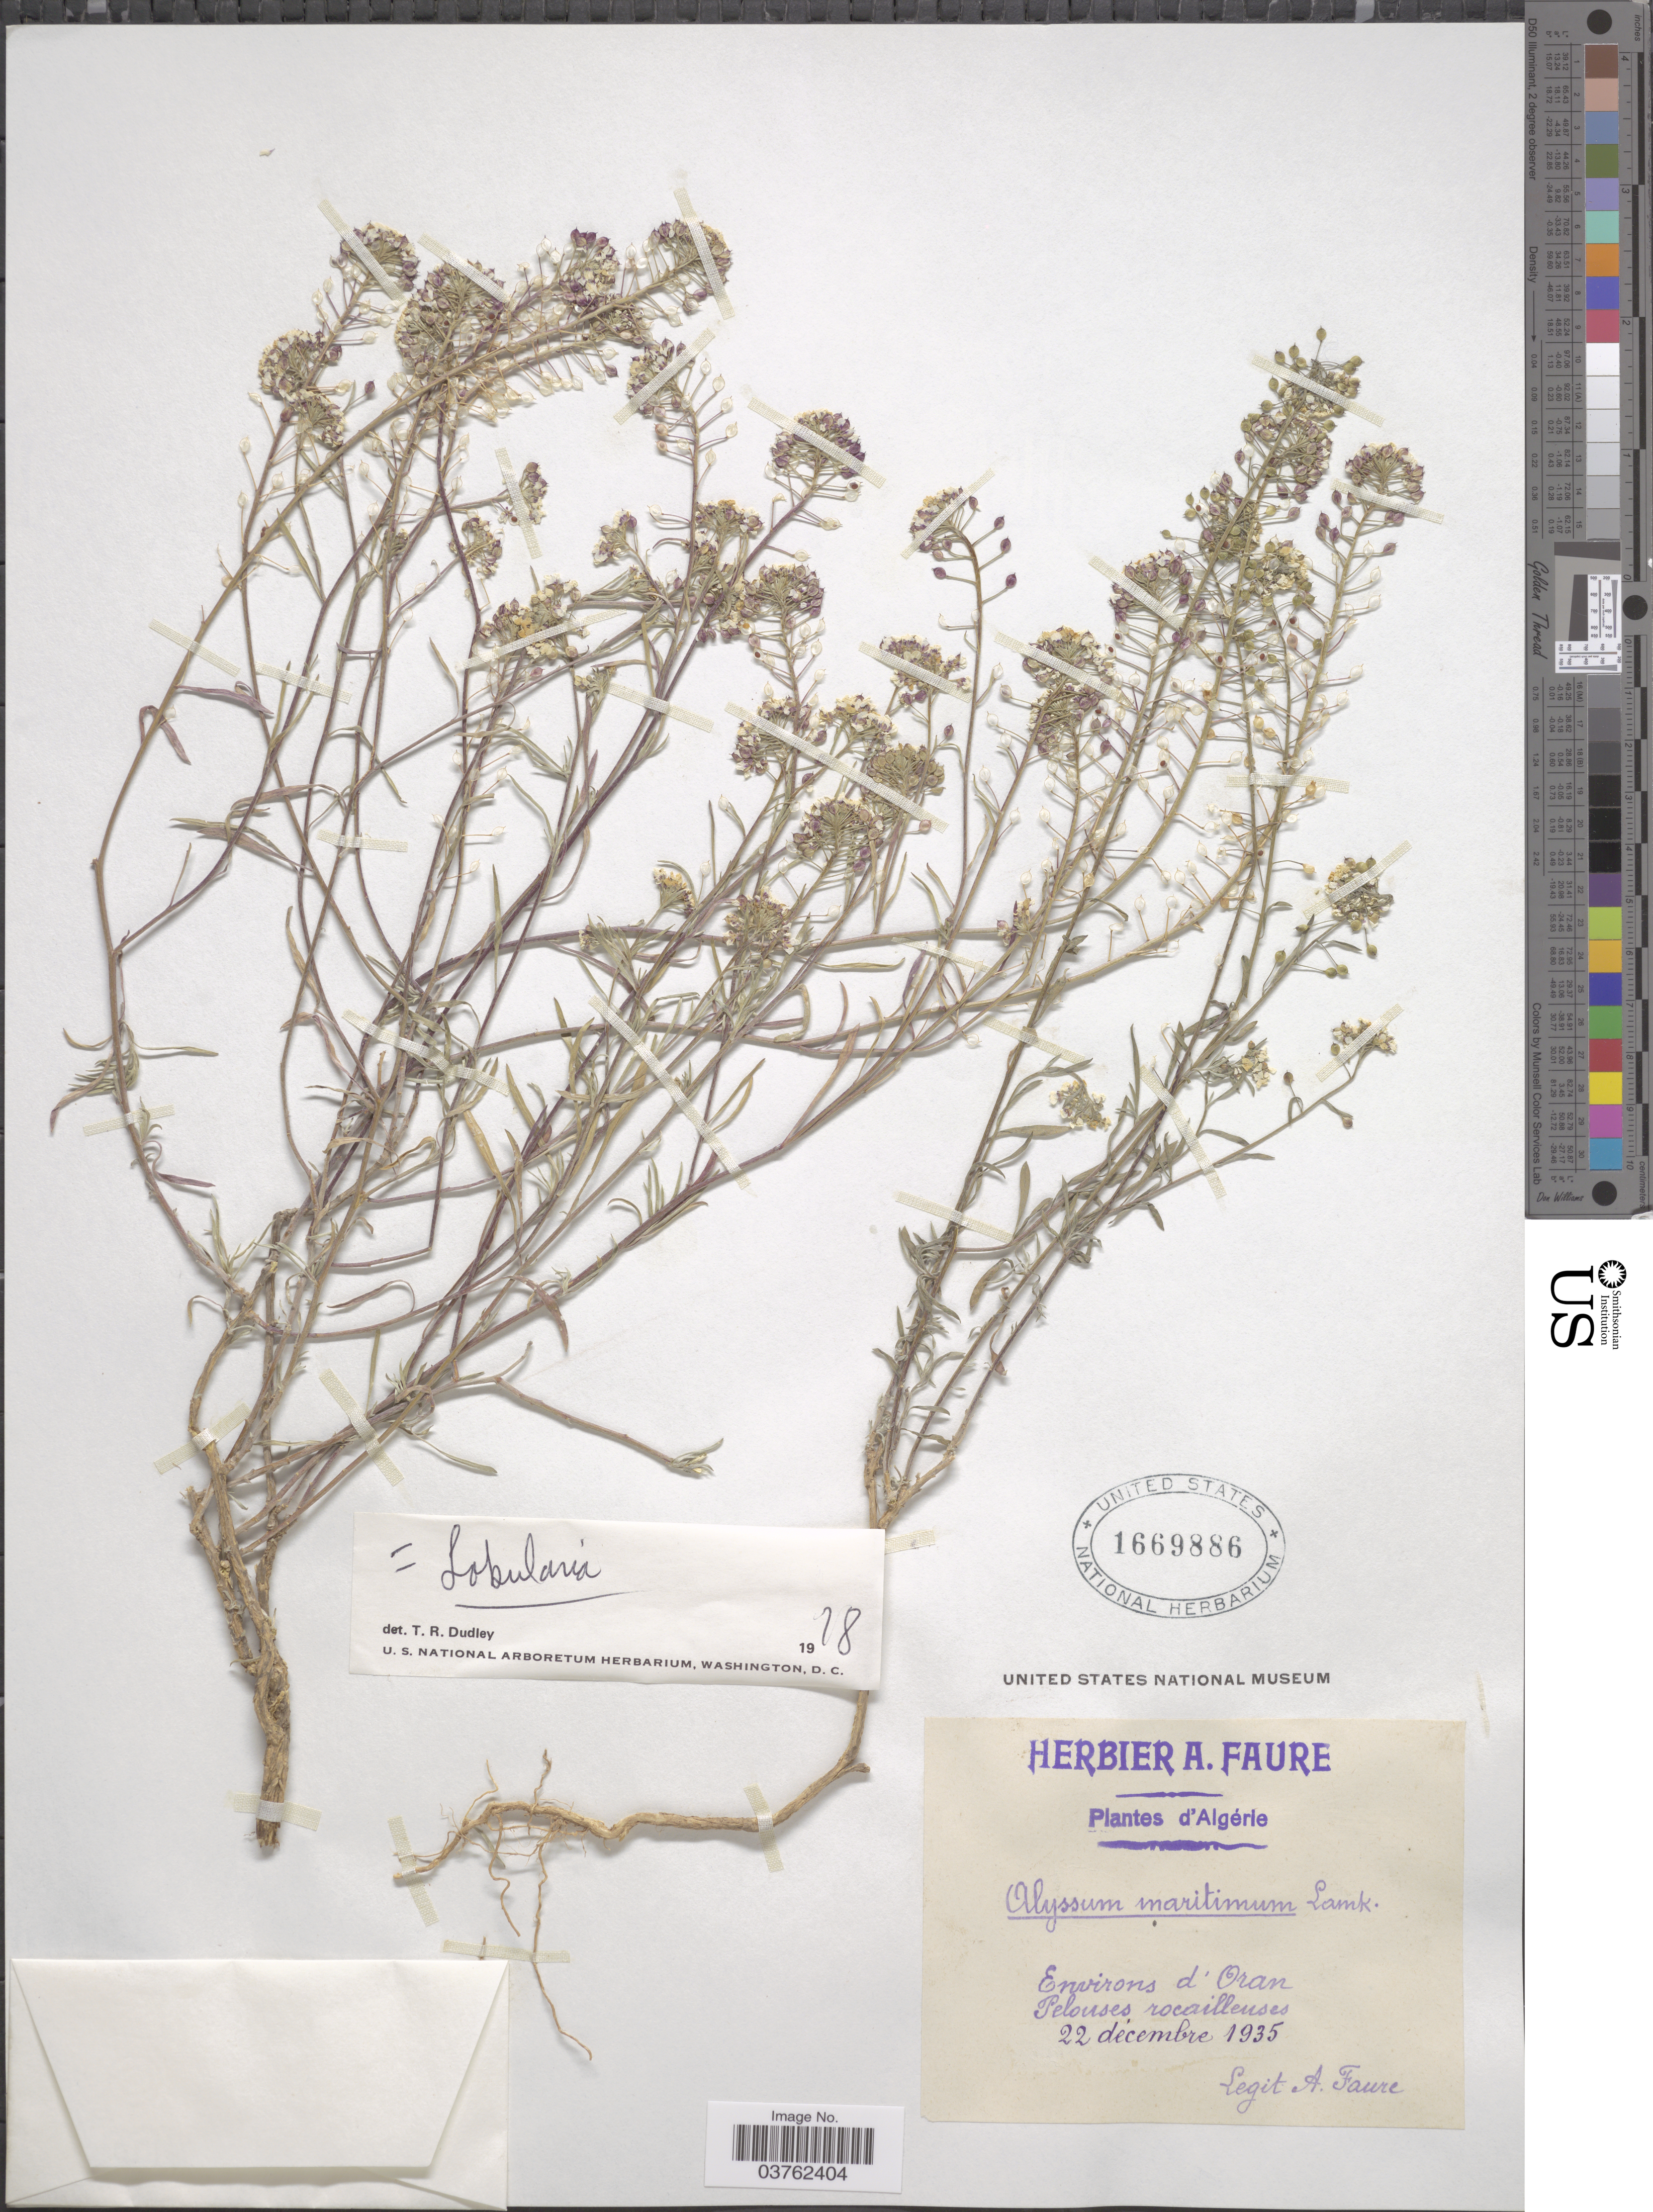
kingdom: Plantae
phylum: Tracheophyta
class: Magnoliopsida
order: Brassicales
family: Brassicaceae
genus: Alyssum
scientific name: Alyssum maritimum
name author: (L.) Lam.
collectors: A. Faure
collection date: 1935-12-22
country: Algeria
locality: D'Algérle. Environs d'Oran. Pelouses rocailleuses.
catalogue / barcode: US 1669886